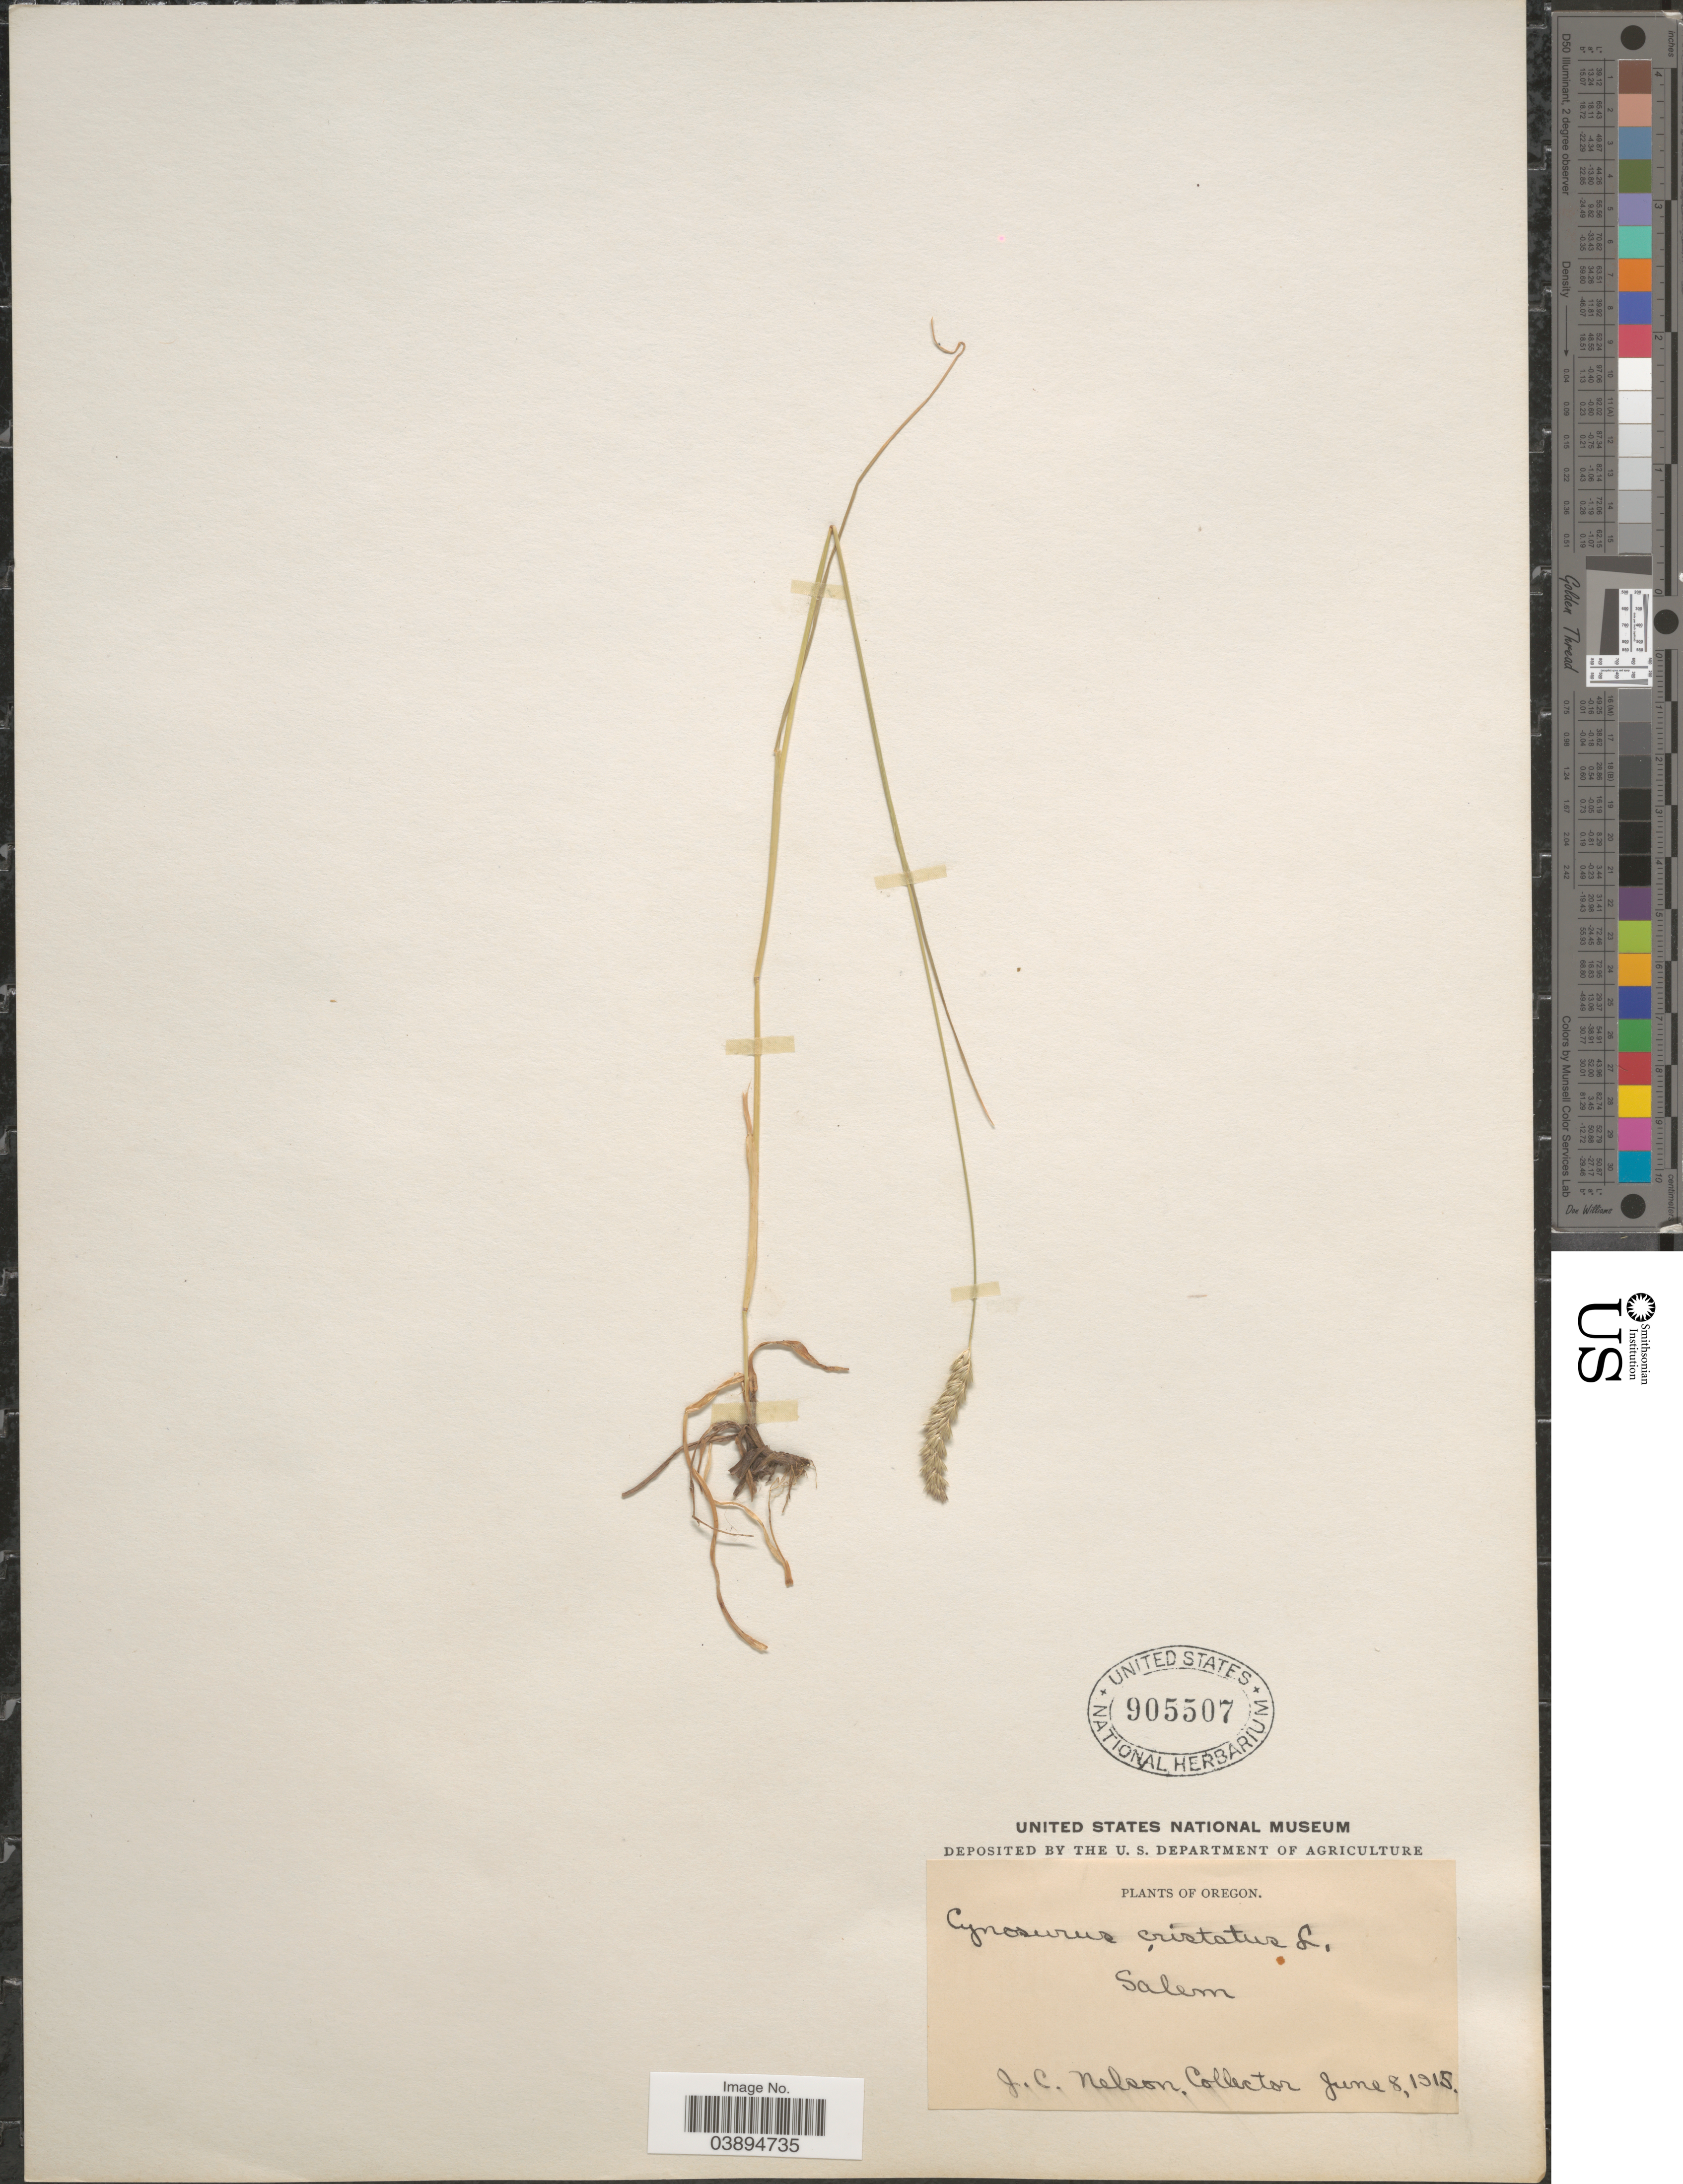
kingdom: Plantae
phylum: Tracheophyta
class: Liliopsida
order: Poales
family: Poaceae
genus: Cynosurus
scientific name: Cynosurus cristatus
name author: L.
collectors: J. C. Nelson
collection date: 1915-06-08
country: United States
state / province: Oregon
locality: Salem.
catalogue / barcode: US 905507